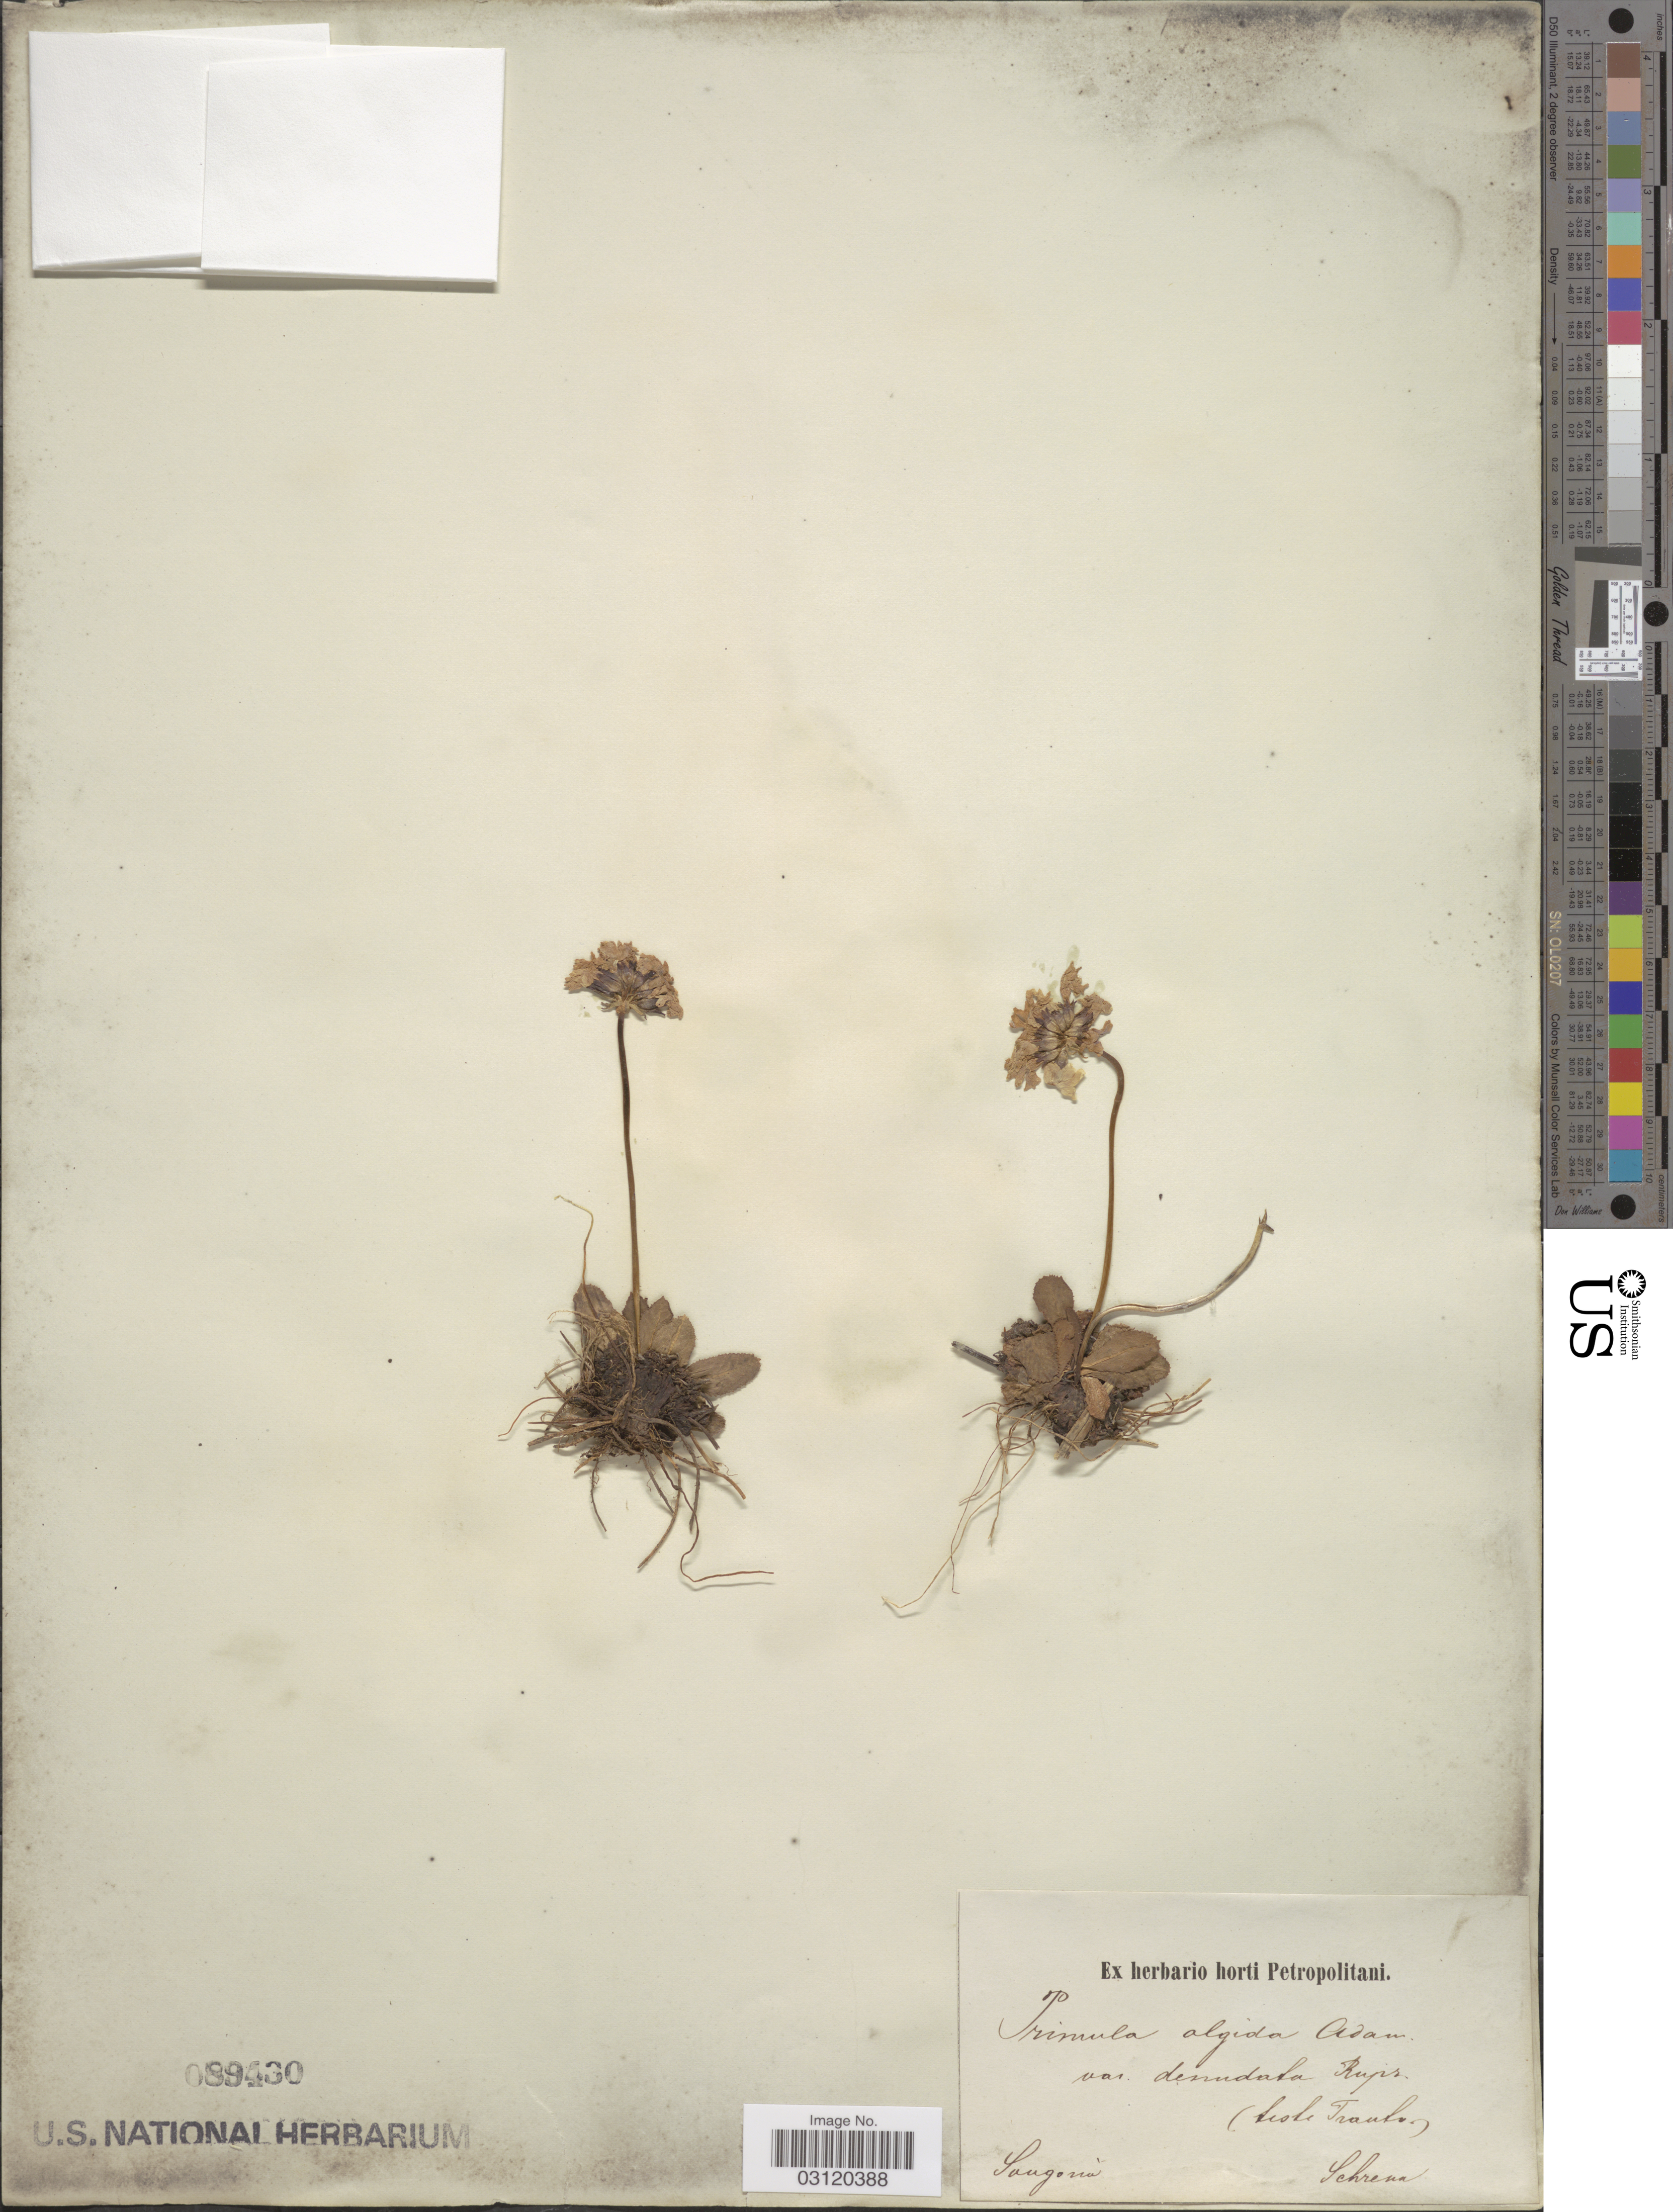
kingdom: Plantae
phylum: Tracheophyta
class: Magnoliopsida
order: Ericales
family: Primulaceae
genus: Primula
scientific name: Primula algida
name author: Adams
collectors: A.G. Schrenk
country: Kazakhstan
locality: Songoria.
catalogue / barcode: US 89430